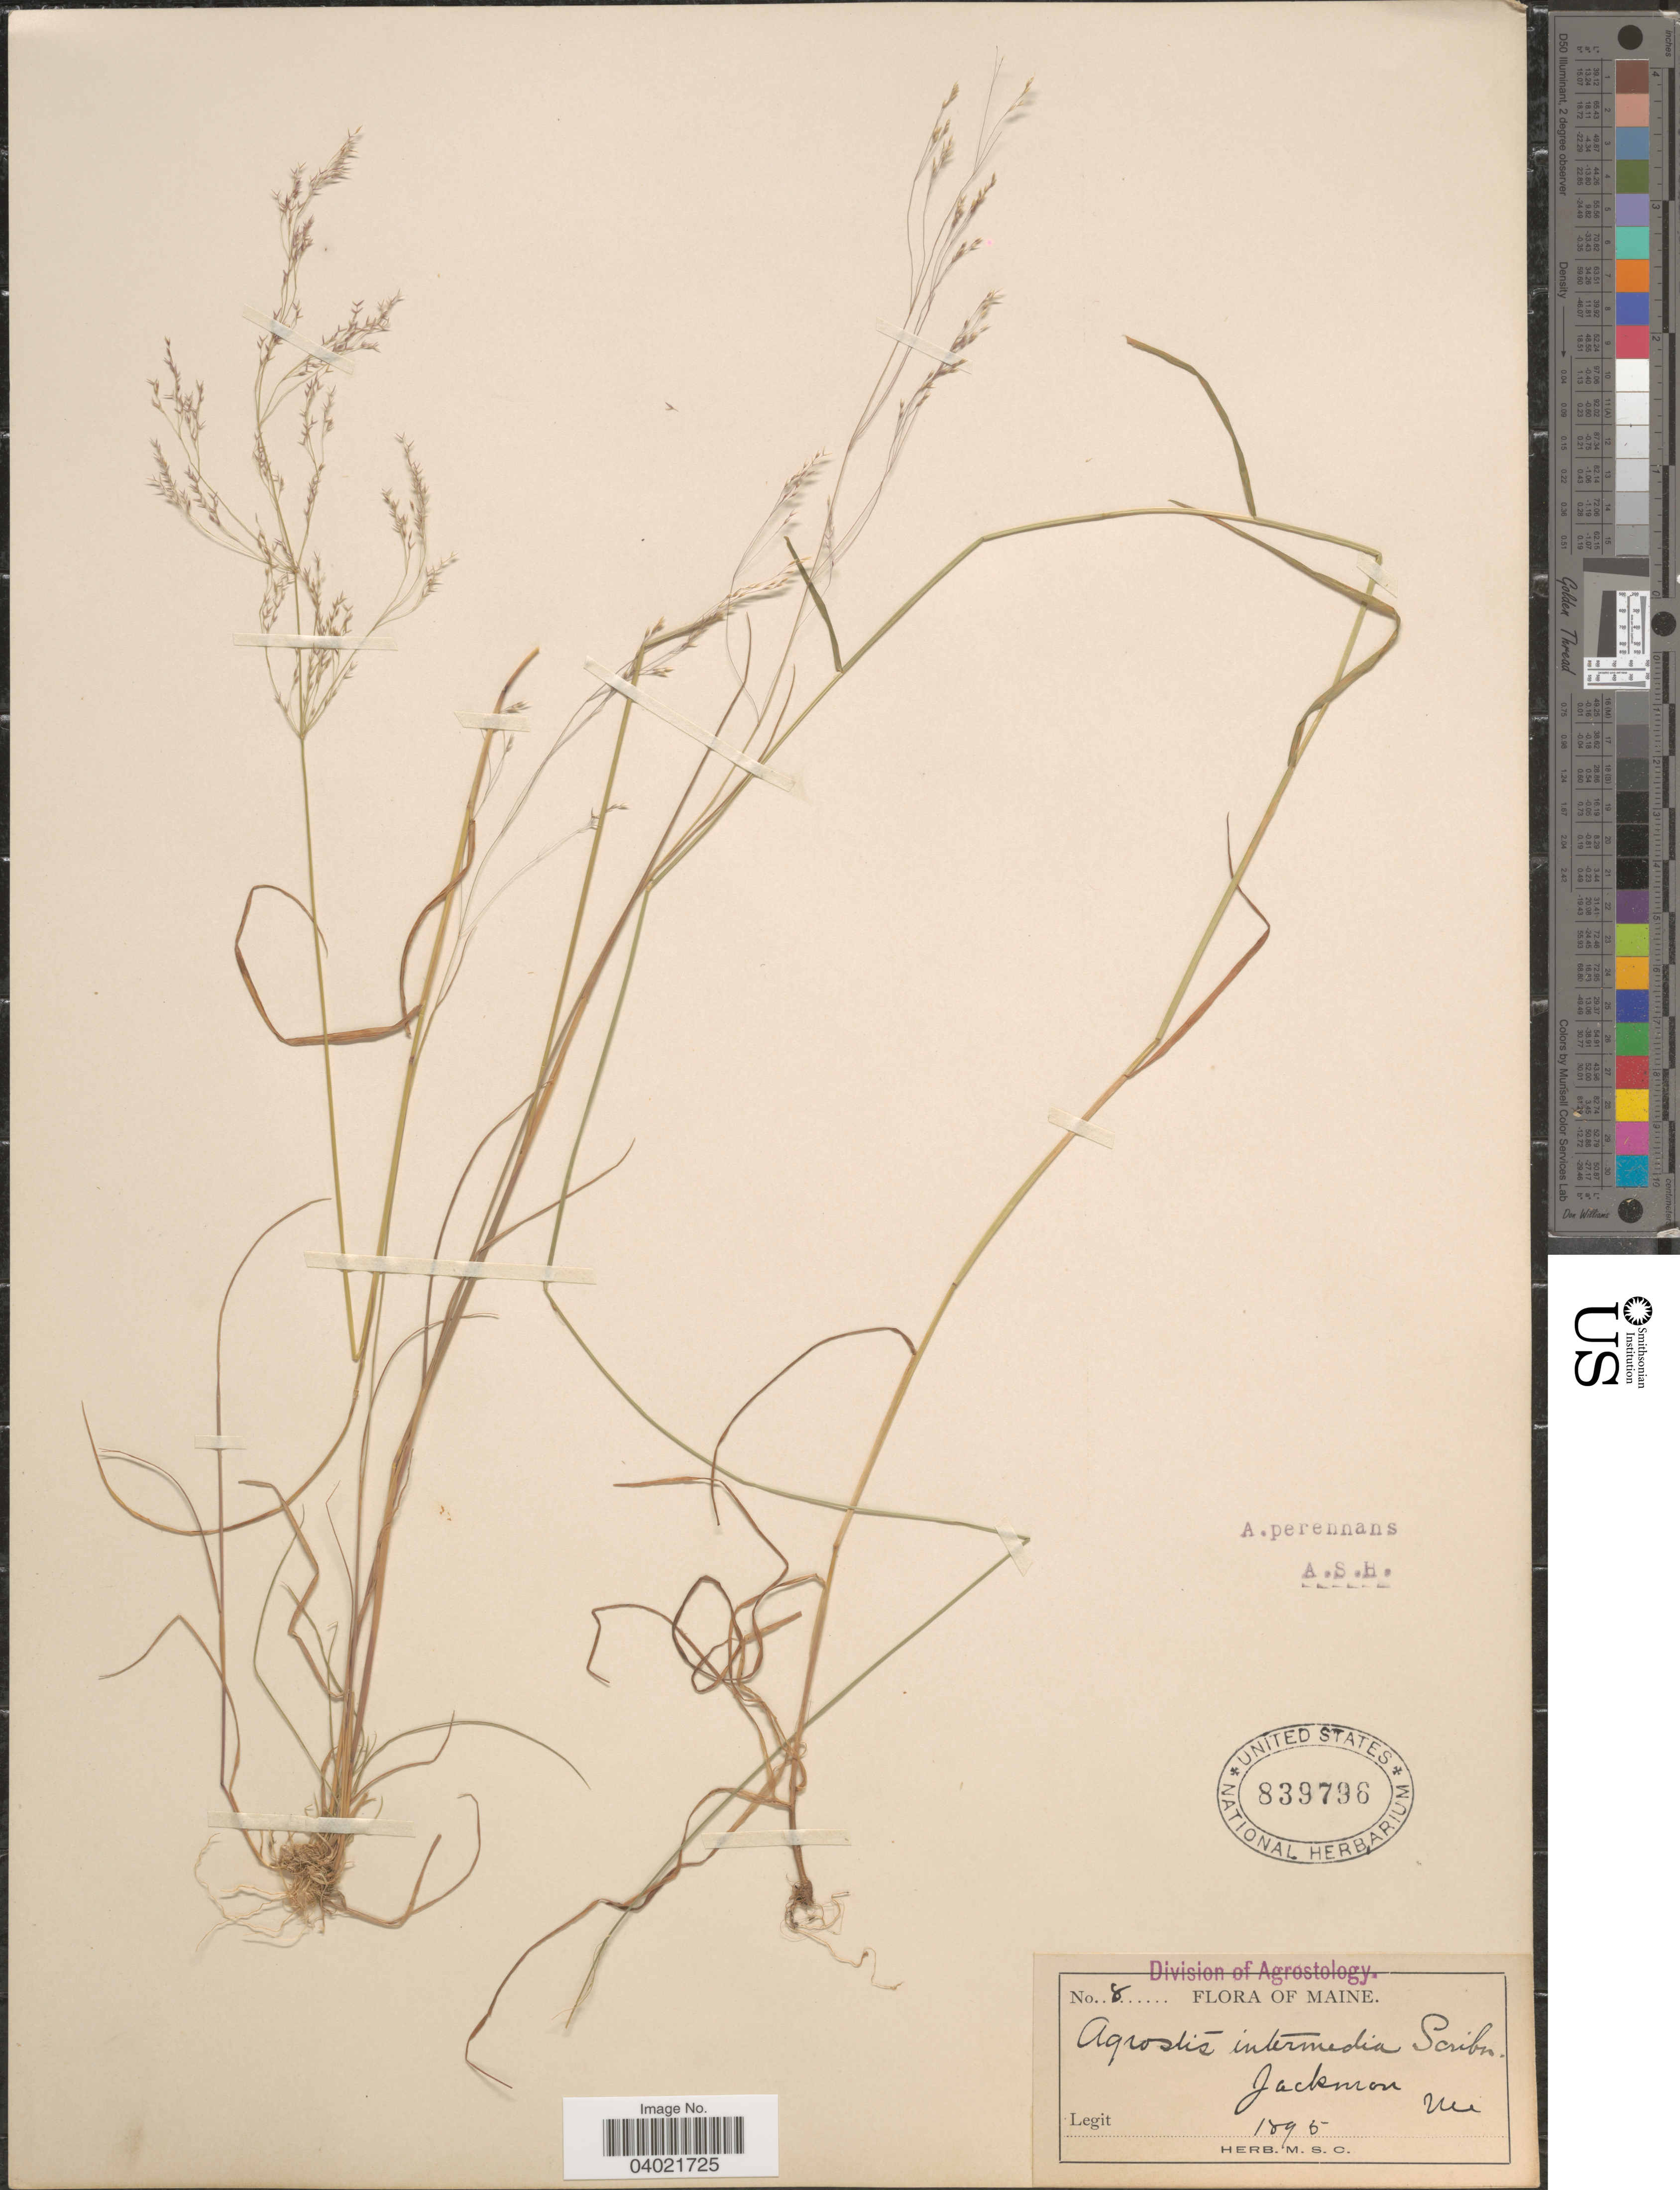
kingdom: Plantae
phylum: Tracheophyta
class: Liliopsida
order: Poales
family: Poaceae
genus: Agrostis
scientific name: Agrostis perennans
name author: (Walter) Tuck.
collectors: Ex Herb. M. S. C.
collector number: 8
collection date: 1895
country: United States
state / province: Maine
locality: Jackman.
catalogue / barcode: US 839796